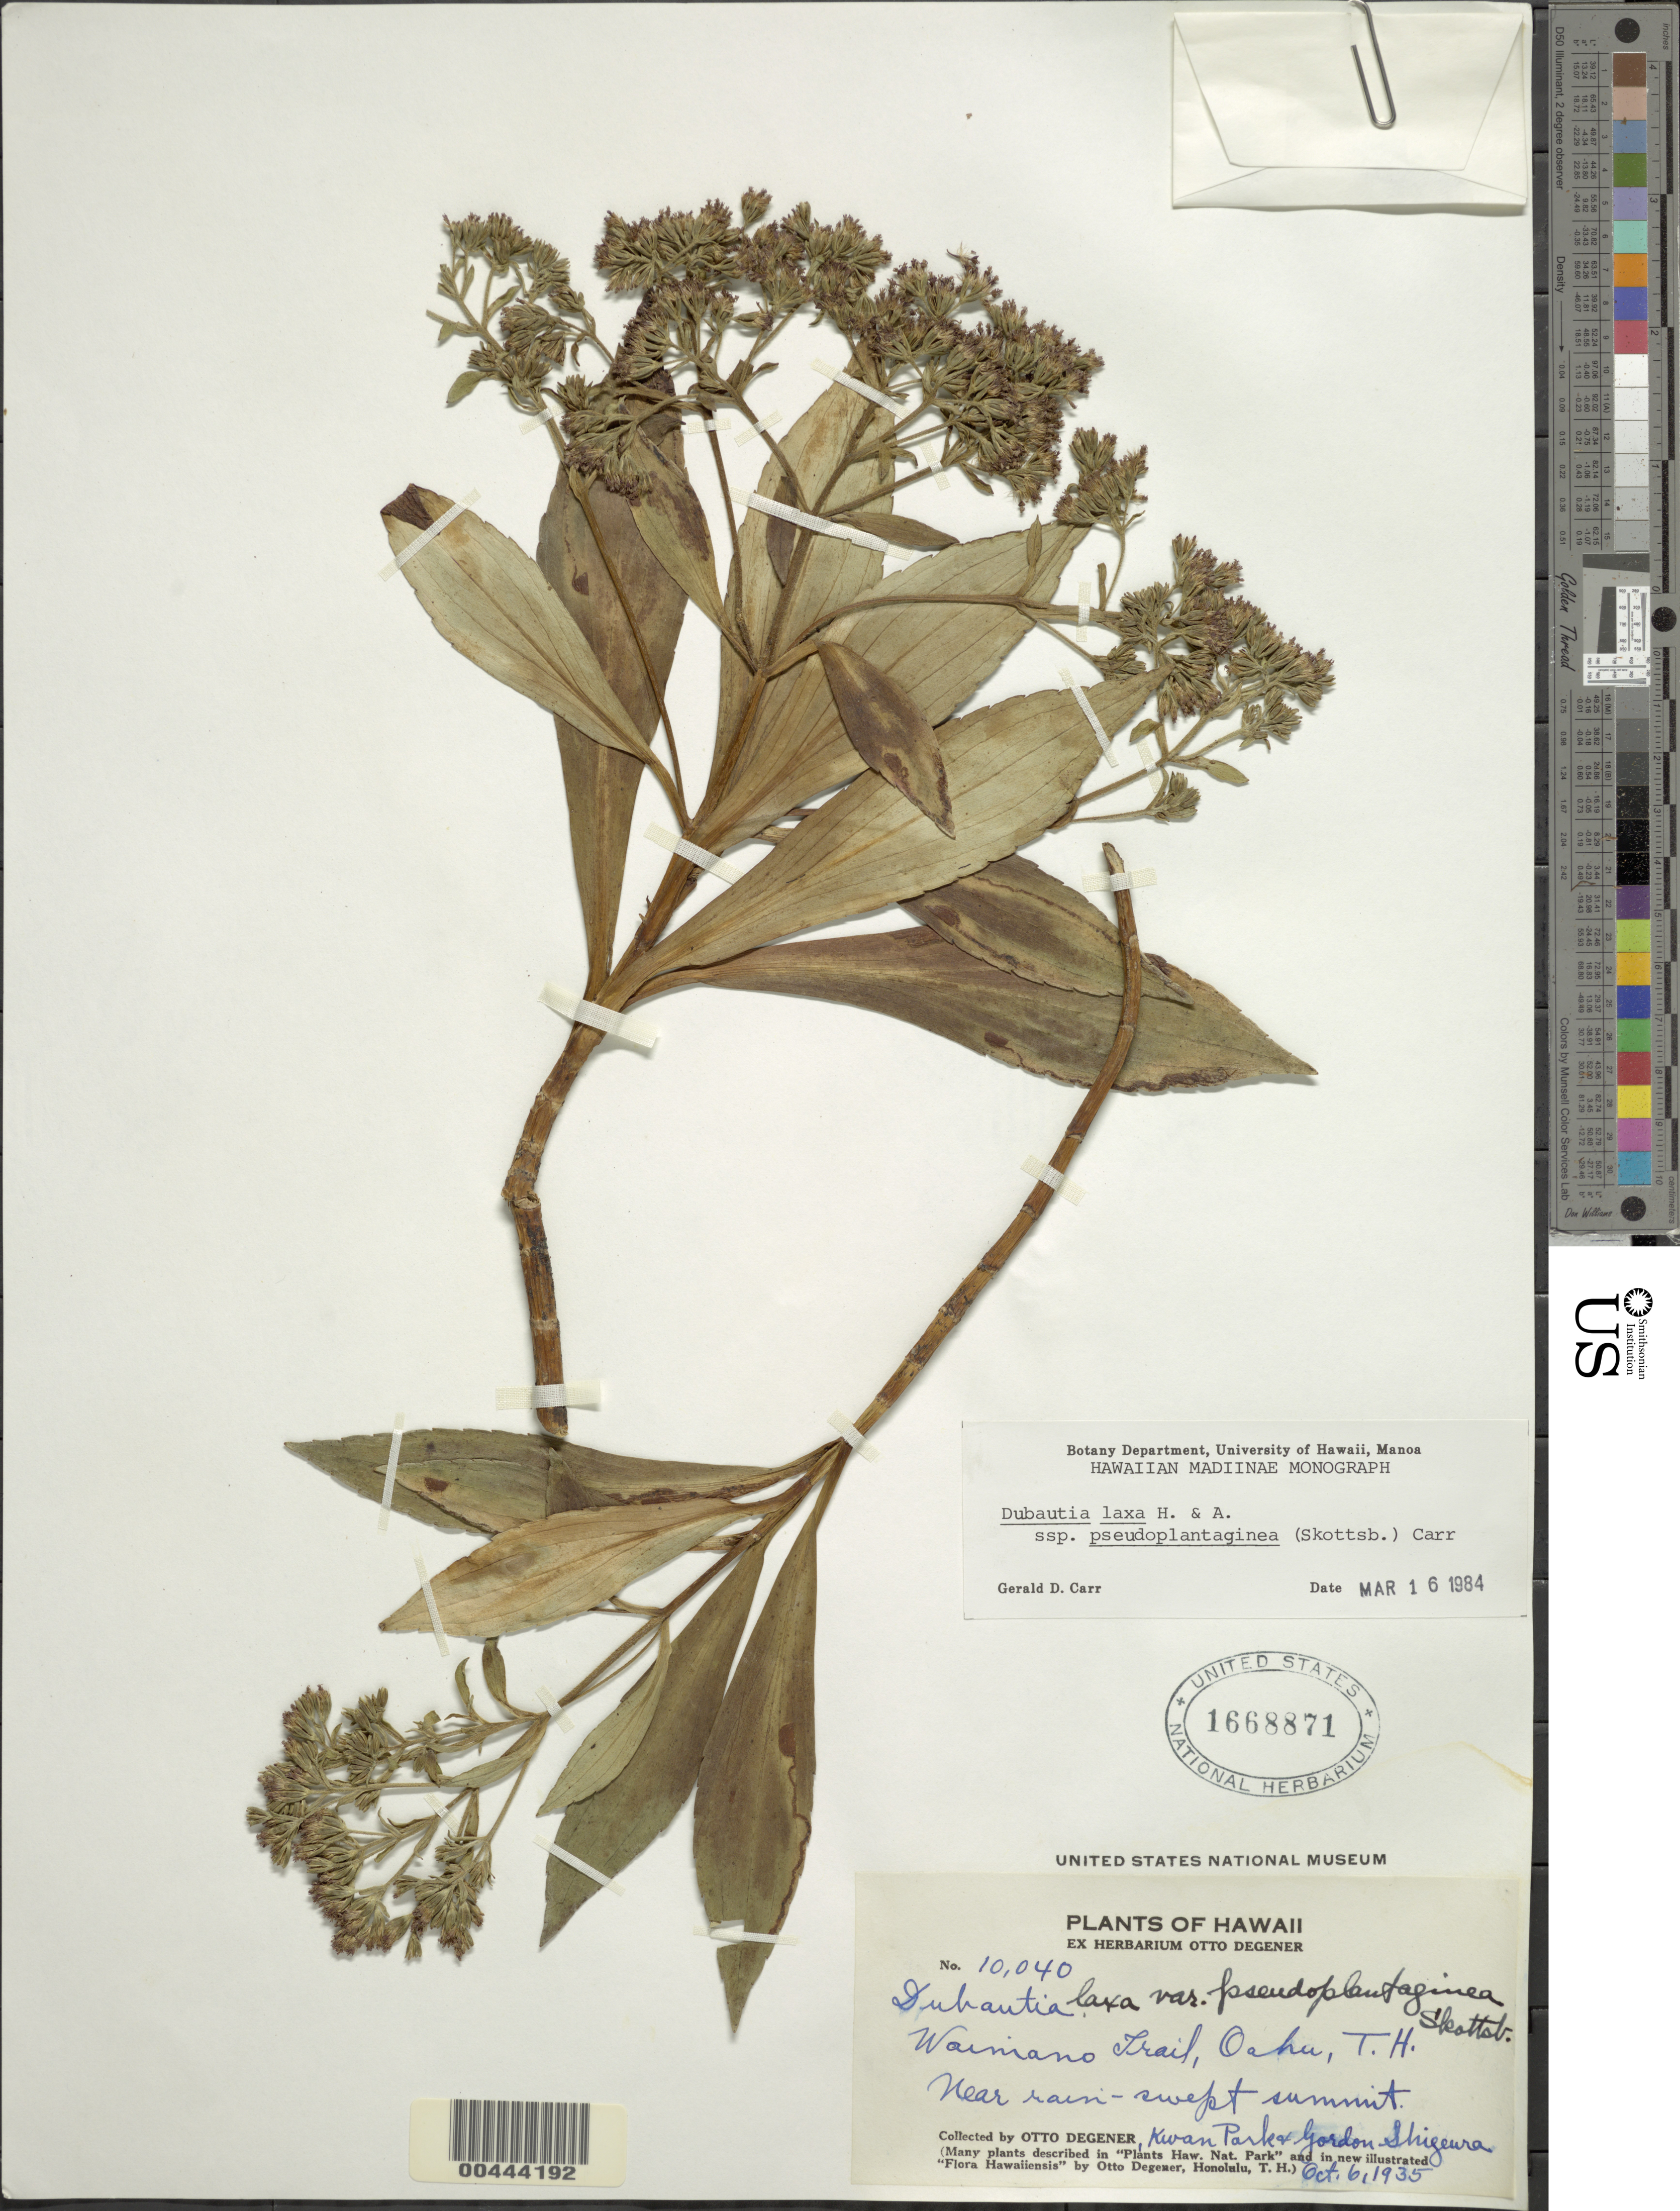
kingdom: Plantae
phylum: Tracheophyta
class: Magnoliopsida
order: Asterales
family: Asteraceae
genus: Dubautia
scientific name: Dubautia laxa subsp. pseudoplantaginea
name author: (Skottsb.) G.D. Carr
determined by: Carr, G. D.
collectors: O. Degener, K. Park & G. Shigeura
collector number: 10040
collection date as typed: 6 Oct 1935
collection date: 1935-10-06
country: United States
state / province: Hawaii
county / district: Honolulu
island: Oahu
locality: Waimano Trail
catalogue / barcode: US 1668871